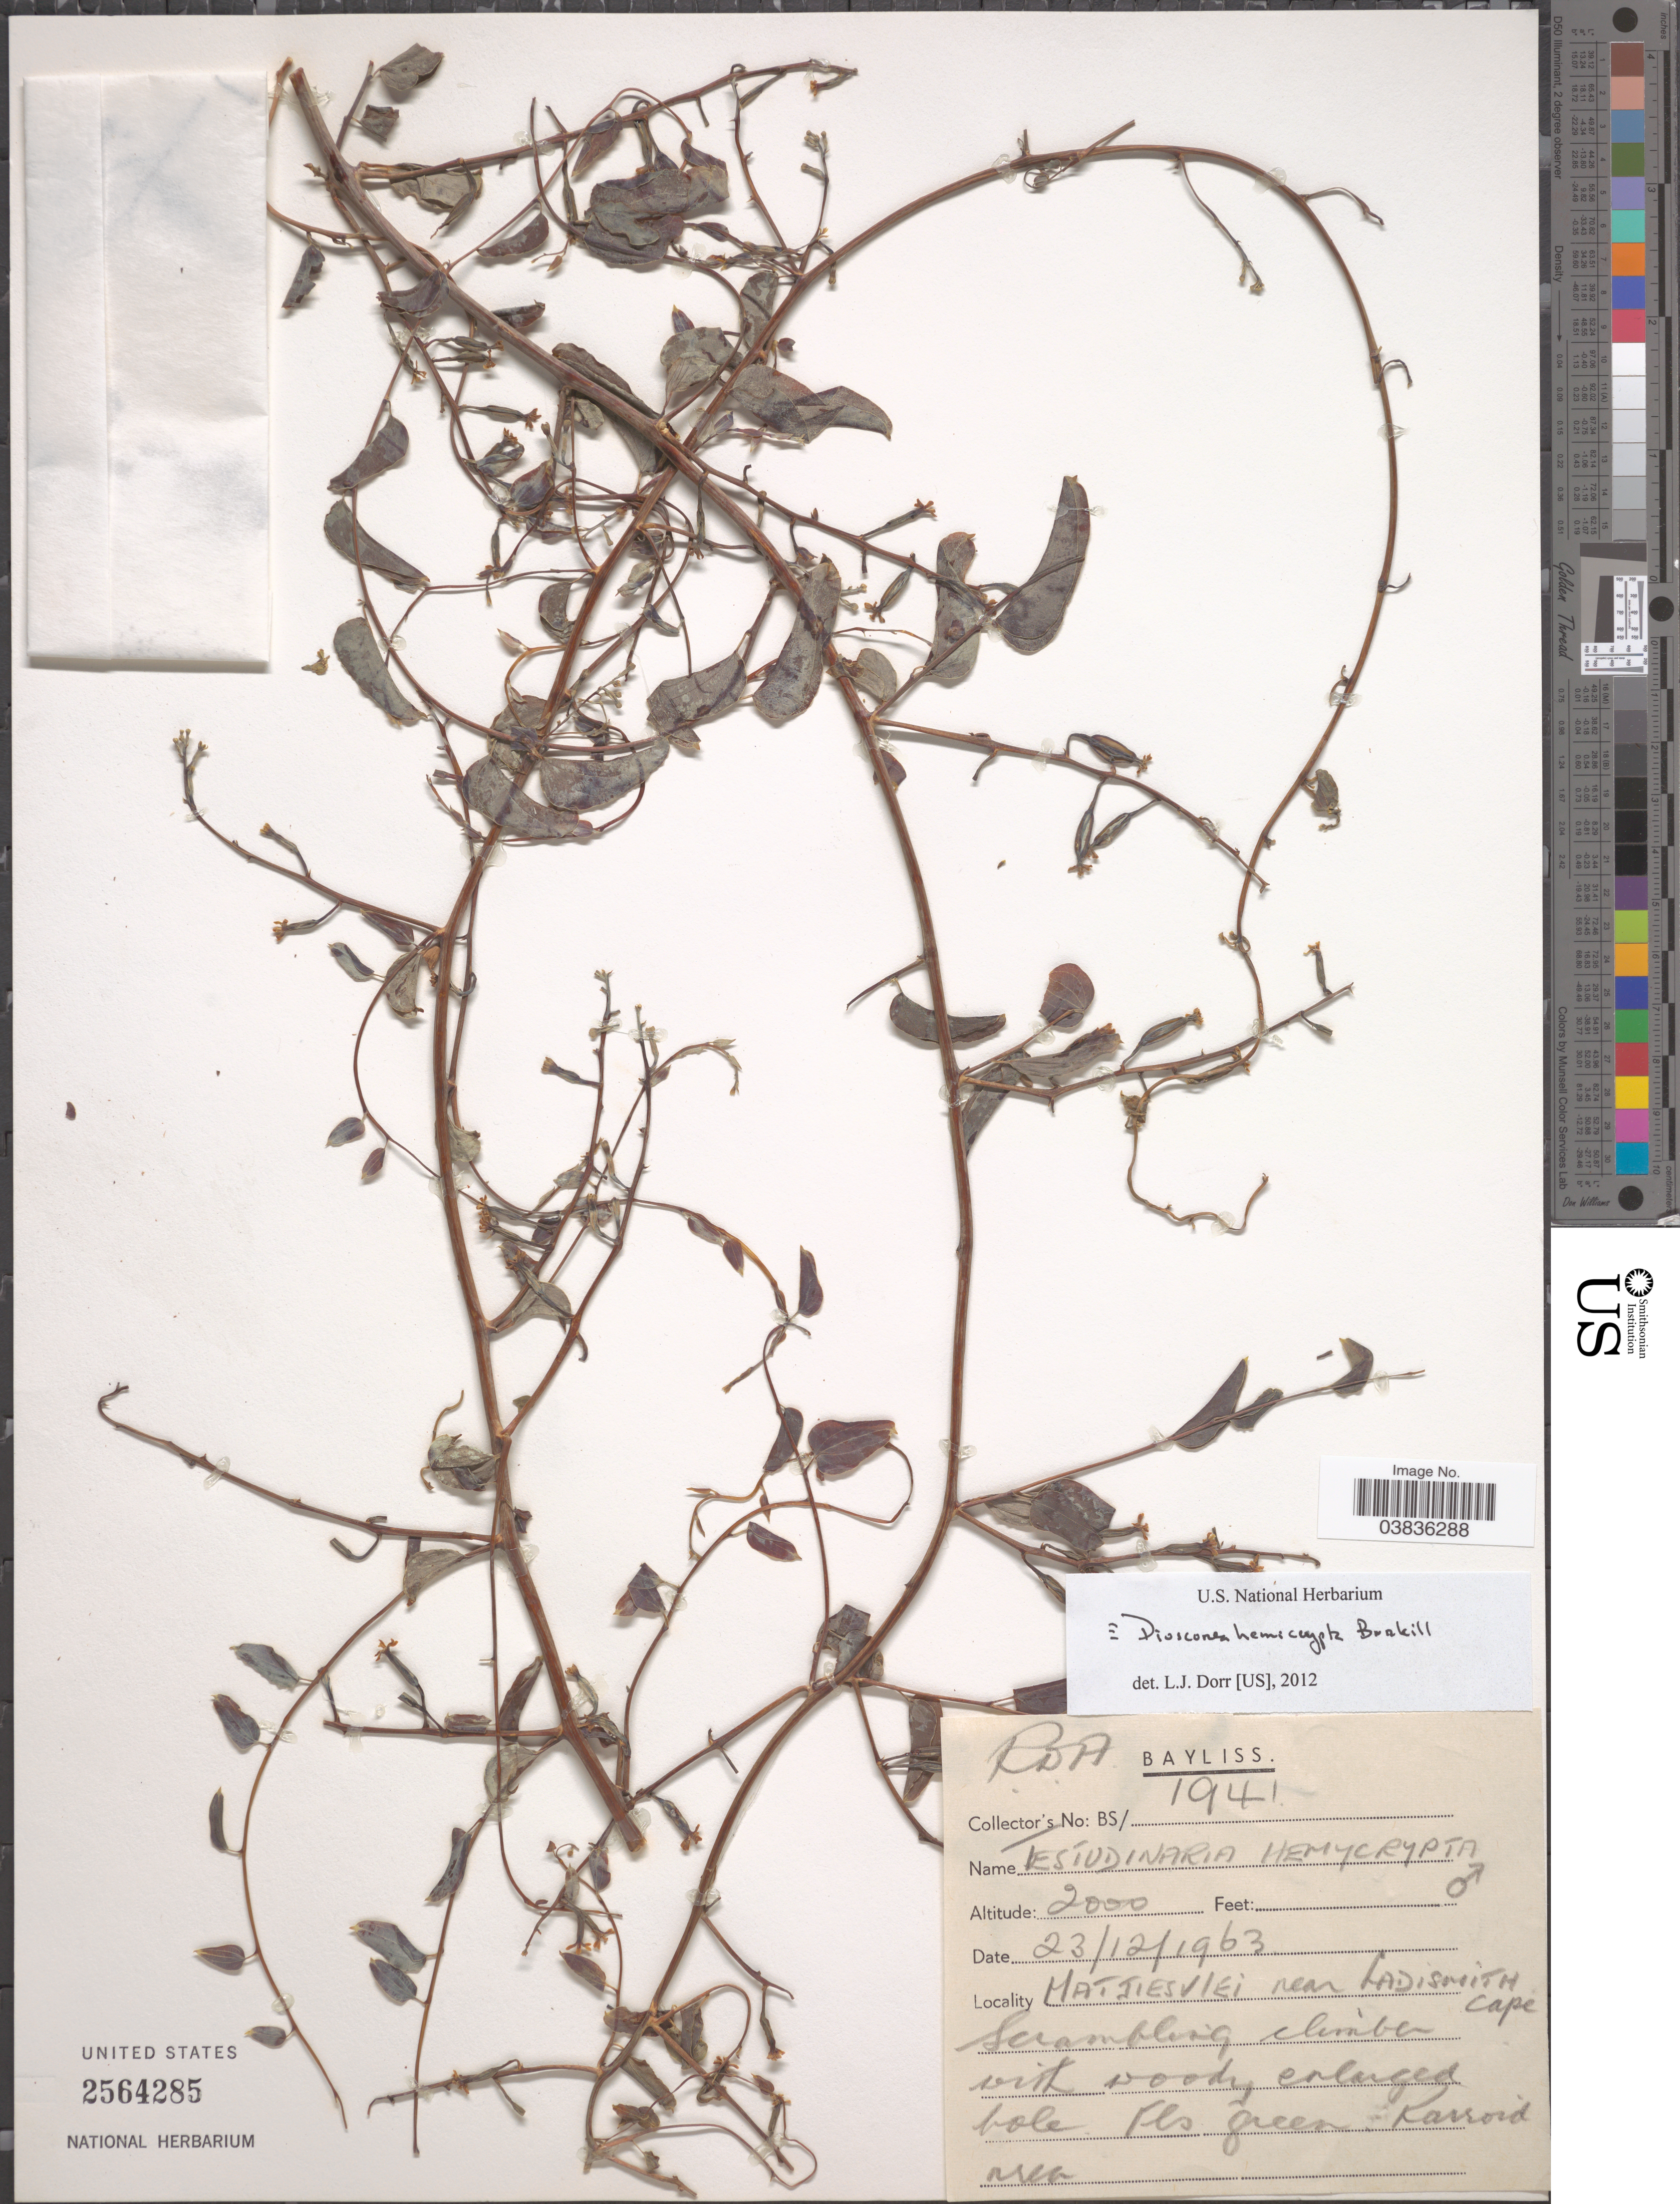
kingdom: Plantae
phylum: Tracheophyta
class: Liliopsida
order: Dioscoreales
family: Dioscoreaceae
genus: Dioscorea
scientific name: Dioscorea hemicrypta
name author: Burkill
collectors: R. Bayliss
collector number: BS/1941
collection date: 1963-12-23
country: South Africa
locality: Matjiesvlei near Ladismith Cape.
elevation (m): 610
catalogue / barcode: US 2564285